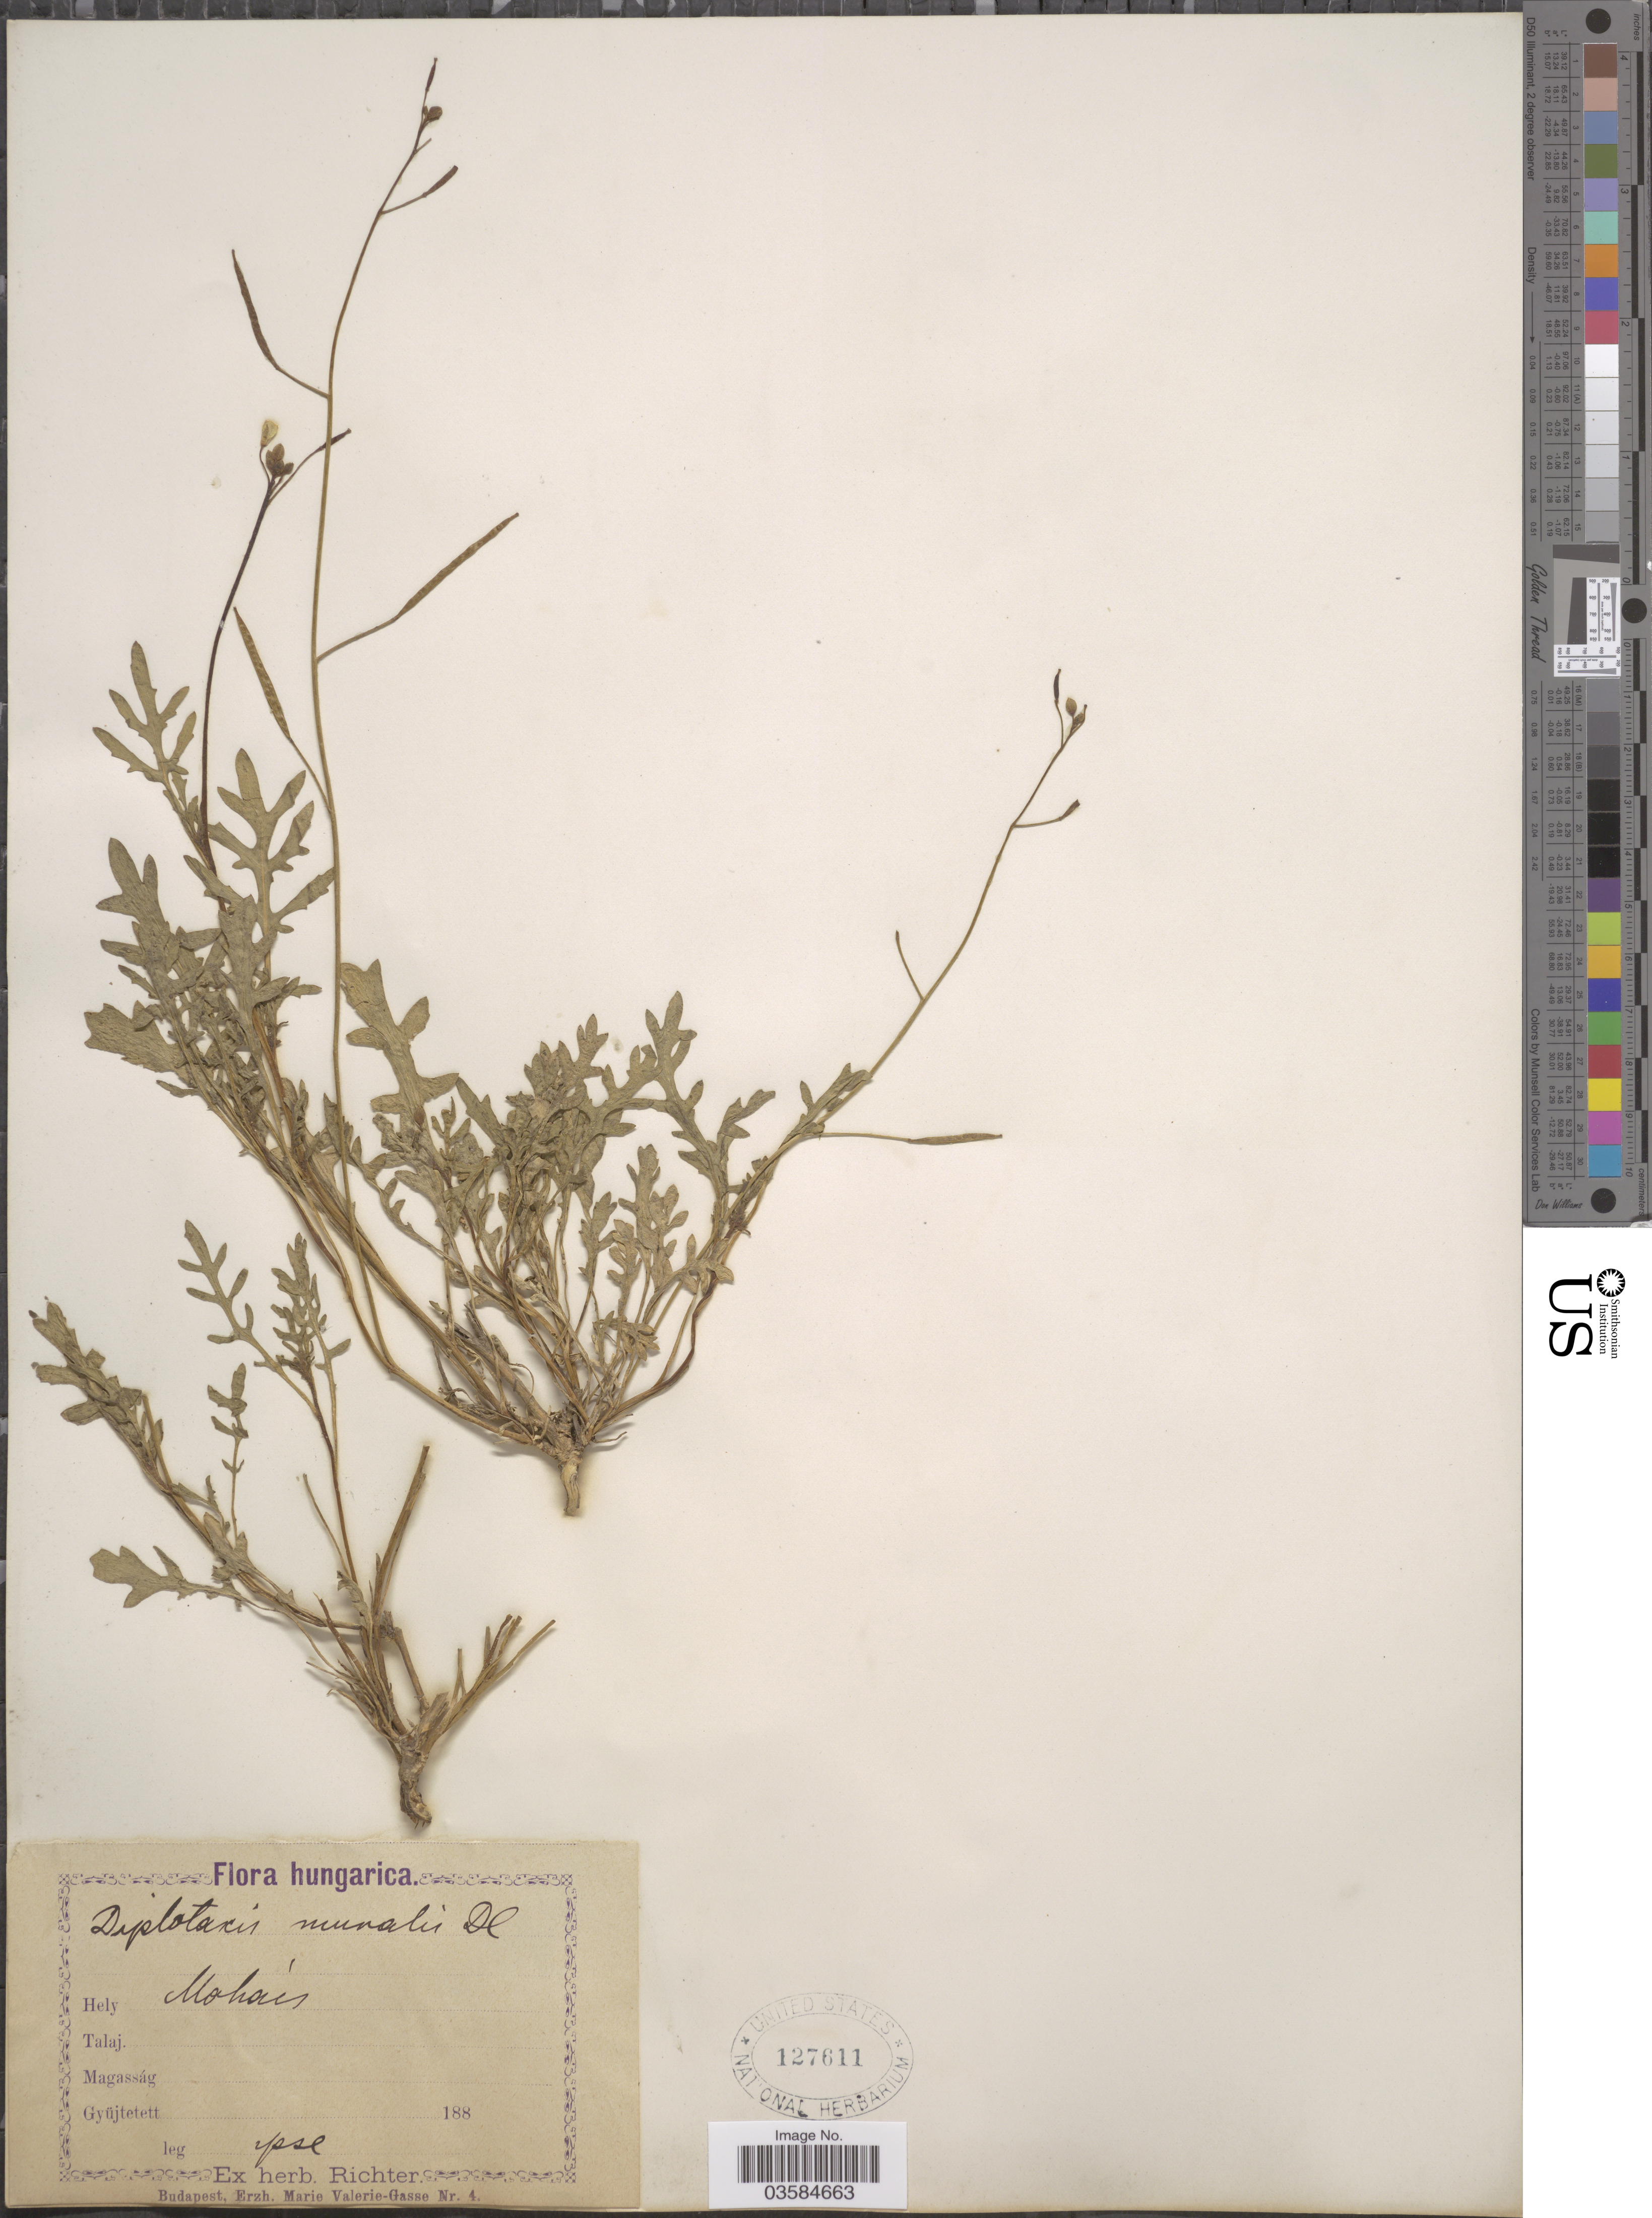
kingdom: Plantae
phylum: Tracheophyta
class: Magnoliopsida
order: Brassicales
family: Brassicaceae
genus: Diplotaxis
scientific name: Diplotaxis muralis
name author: (L.) DC.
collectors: -- Richter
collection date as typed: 188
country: Hungary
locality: Mohaís.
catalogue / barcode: US 127611